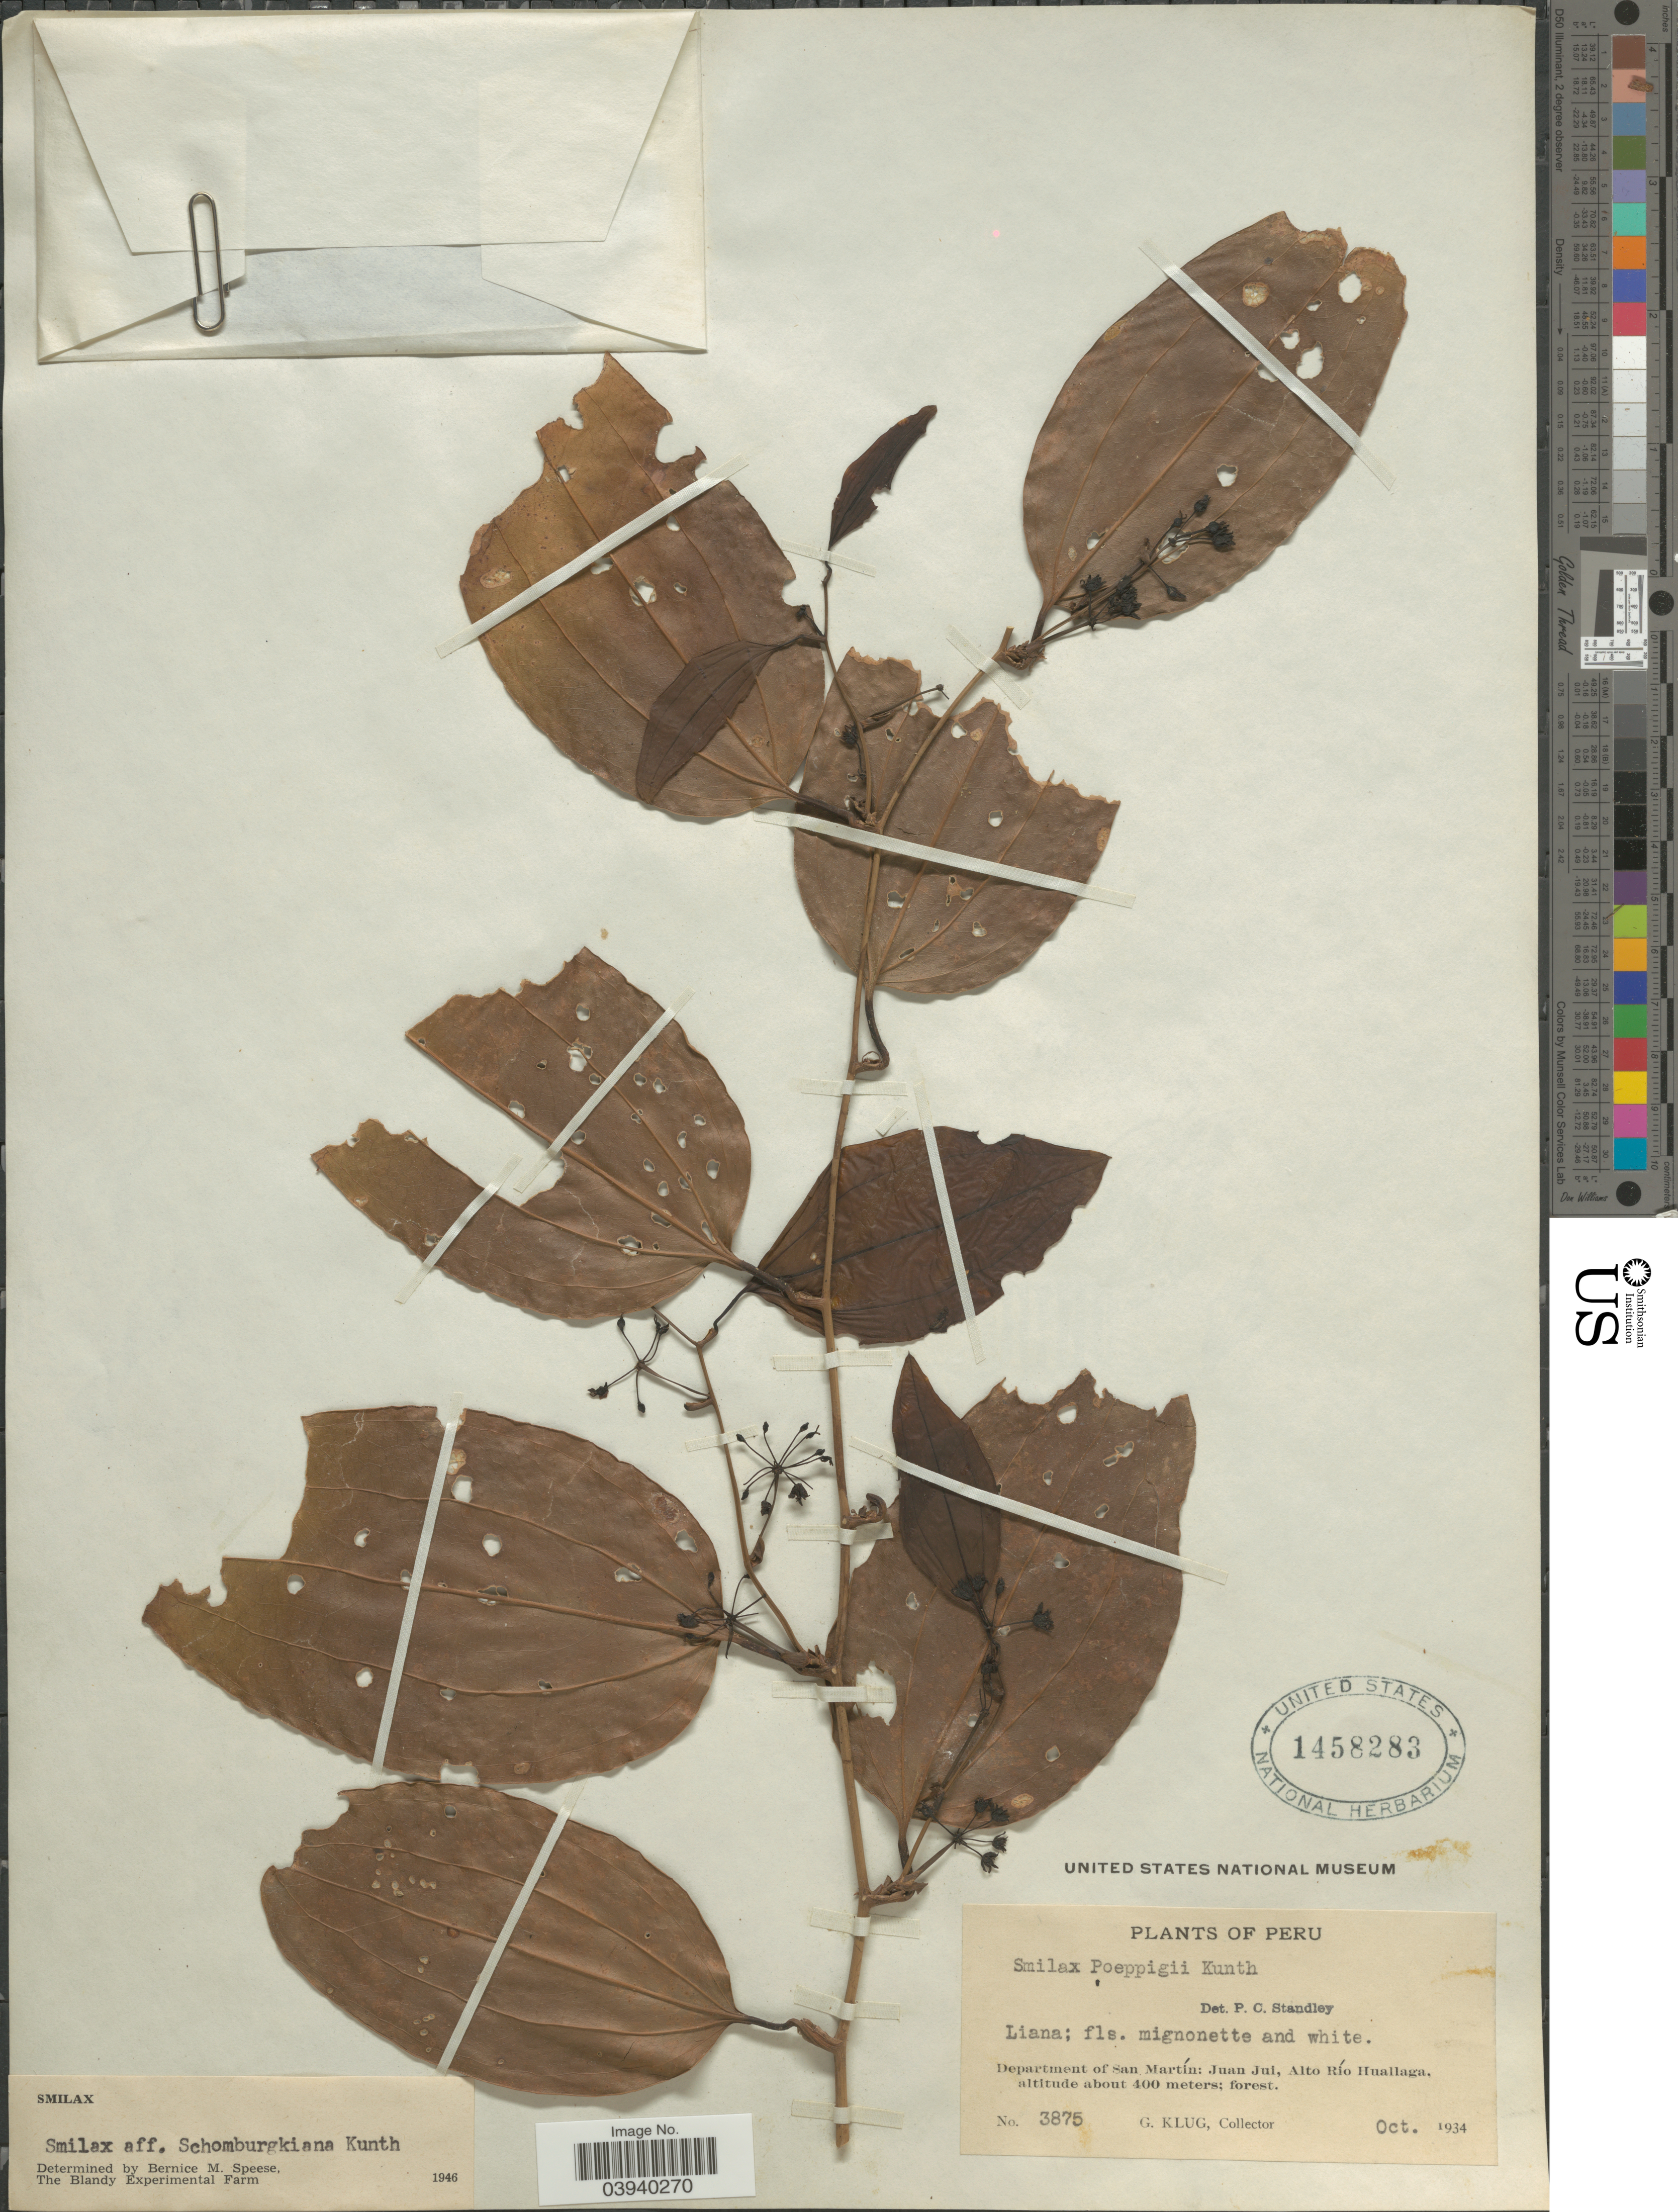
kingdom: Plantae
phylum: Tracheophyta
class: Liliopsida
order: Liliales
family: Smilacaceae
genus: Smilax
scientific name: Smilax schomburgkiana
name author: Kunth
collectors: G. Klug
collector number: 3875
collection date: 1934-10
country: Peru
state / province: San Martín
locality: Department of San Martín: Juan Jui, Alto Río Huallaga.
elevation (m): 400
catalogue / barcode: US 1458283